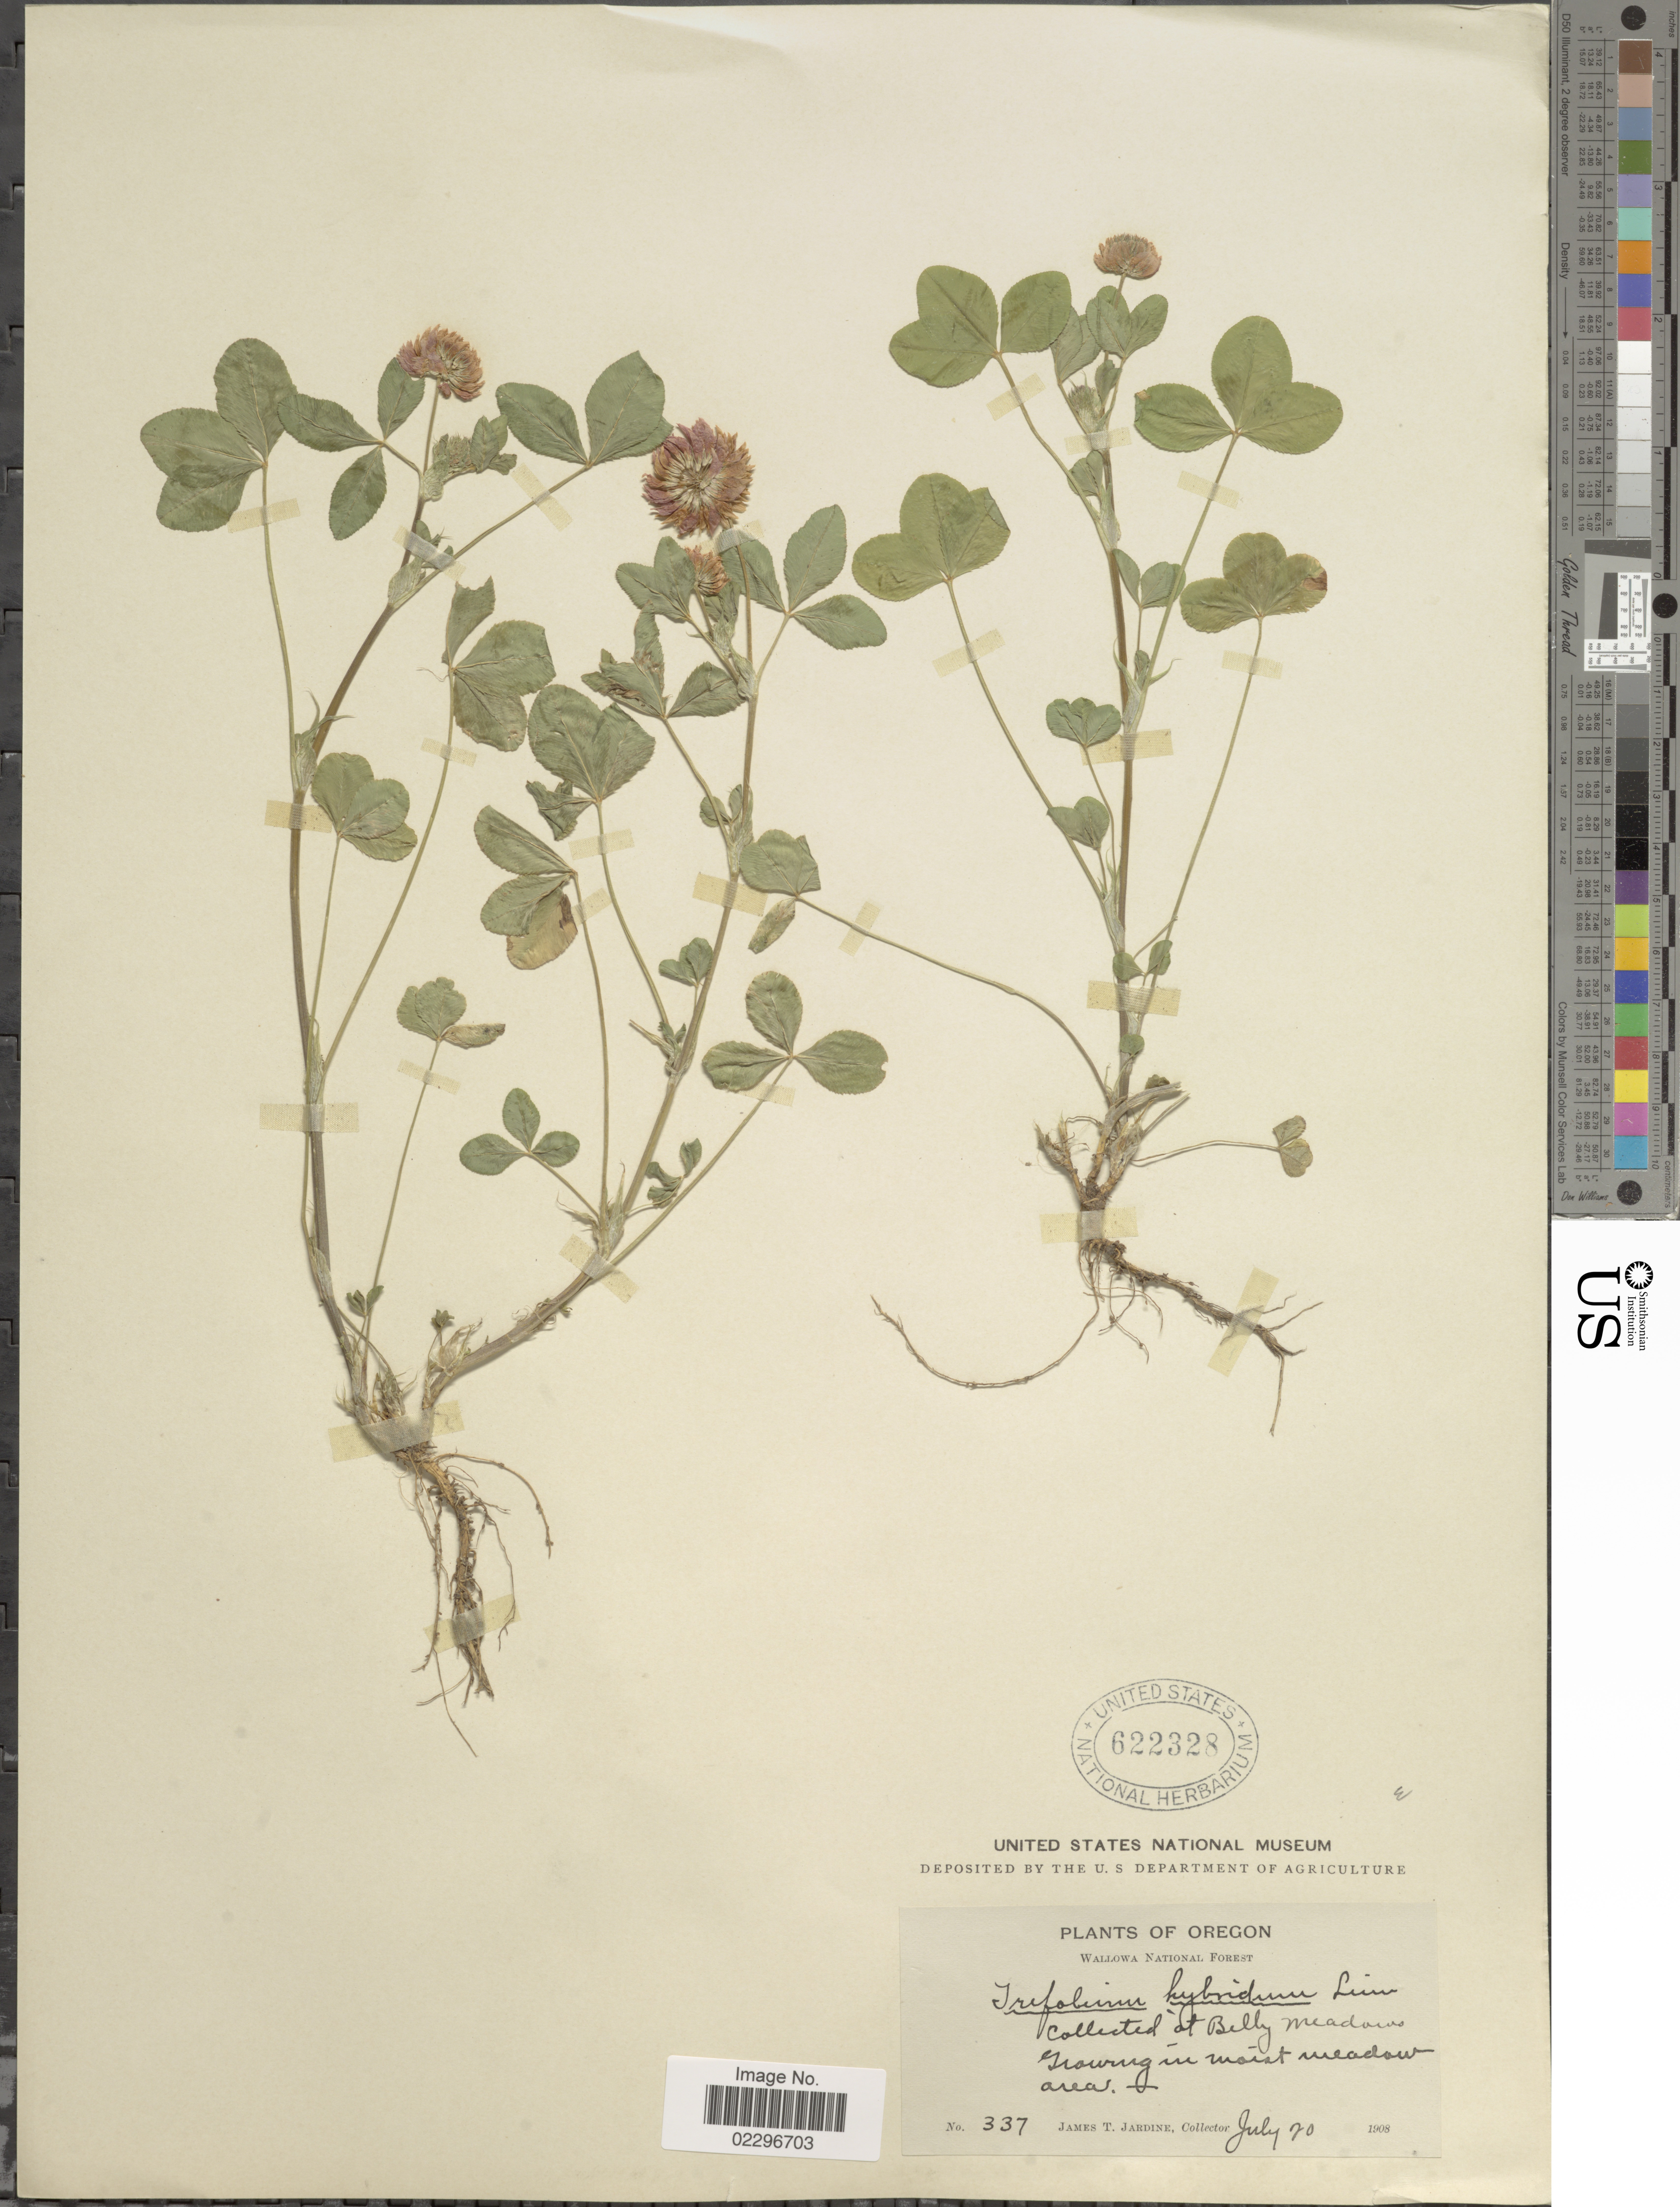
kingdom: Plantae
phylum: Tracheophyta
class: Magnoliopsida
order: Fabales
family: Fabaceae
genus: Trifolium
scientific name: Trifolium hybridum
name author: L.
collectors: J. T. Jardine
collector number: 337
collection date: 1908-07-20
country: United States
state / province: Oregon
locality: Wallowa National Forest. Belly Meadows.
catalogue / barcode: US 822328